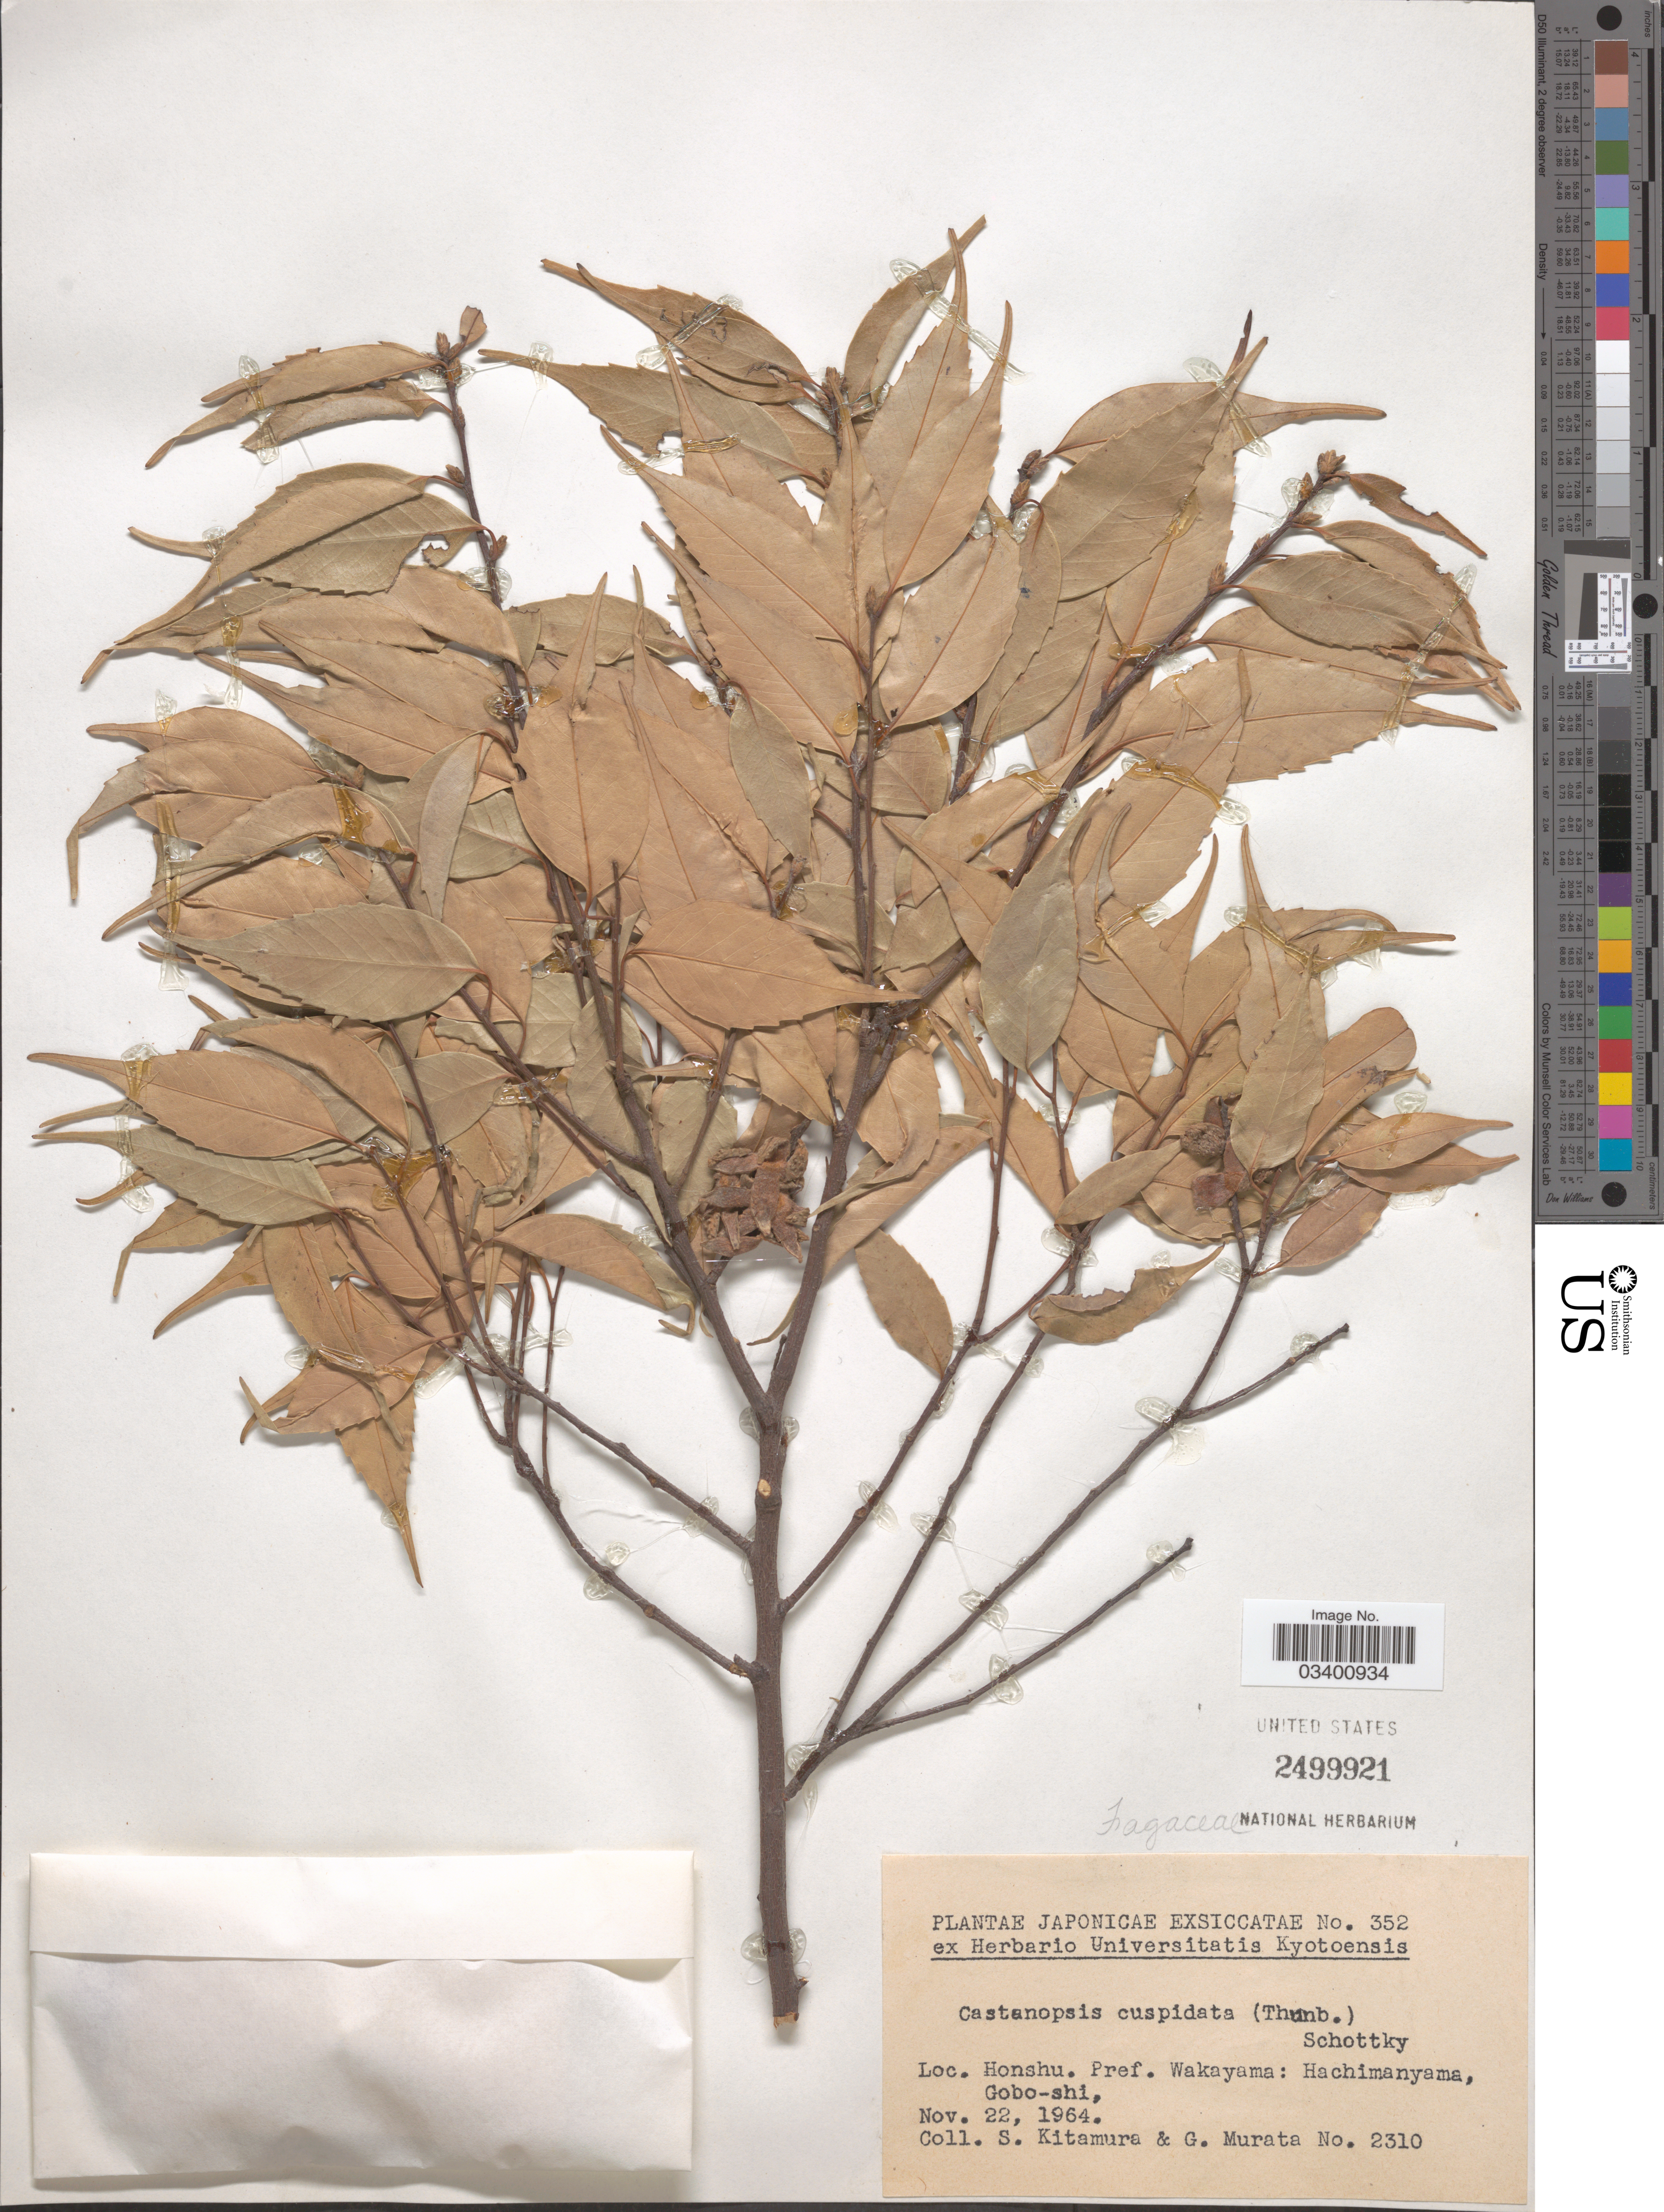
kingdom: Plantae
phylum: Tracheophyta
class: Magnoliopsida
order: Fagales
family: Fagaceae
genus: Castanopsis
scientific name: Castanopsis cuspidata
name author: (Thunb.) Schottky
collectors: S. Kitamura & G. Murata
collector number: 2310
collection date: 1964-11-22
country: Japan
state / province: Wakayama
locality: Honshu. Pref. Wakayama: Hachimanyama, Gobo-shi.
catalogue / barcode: US 2499921